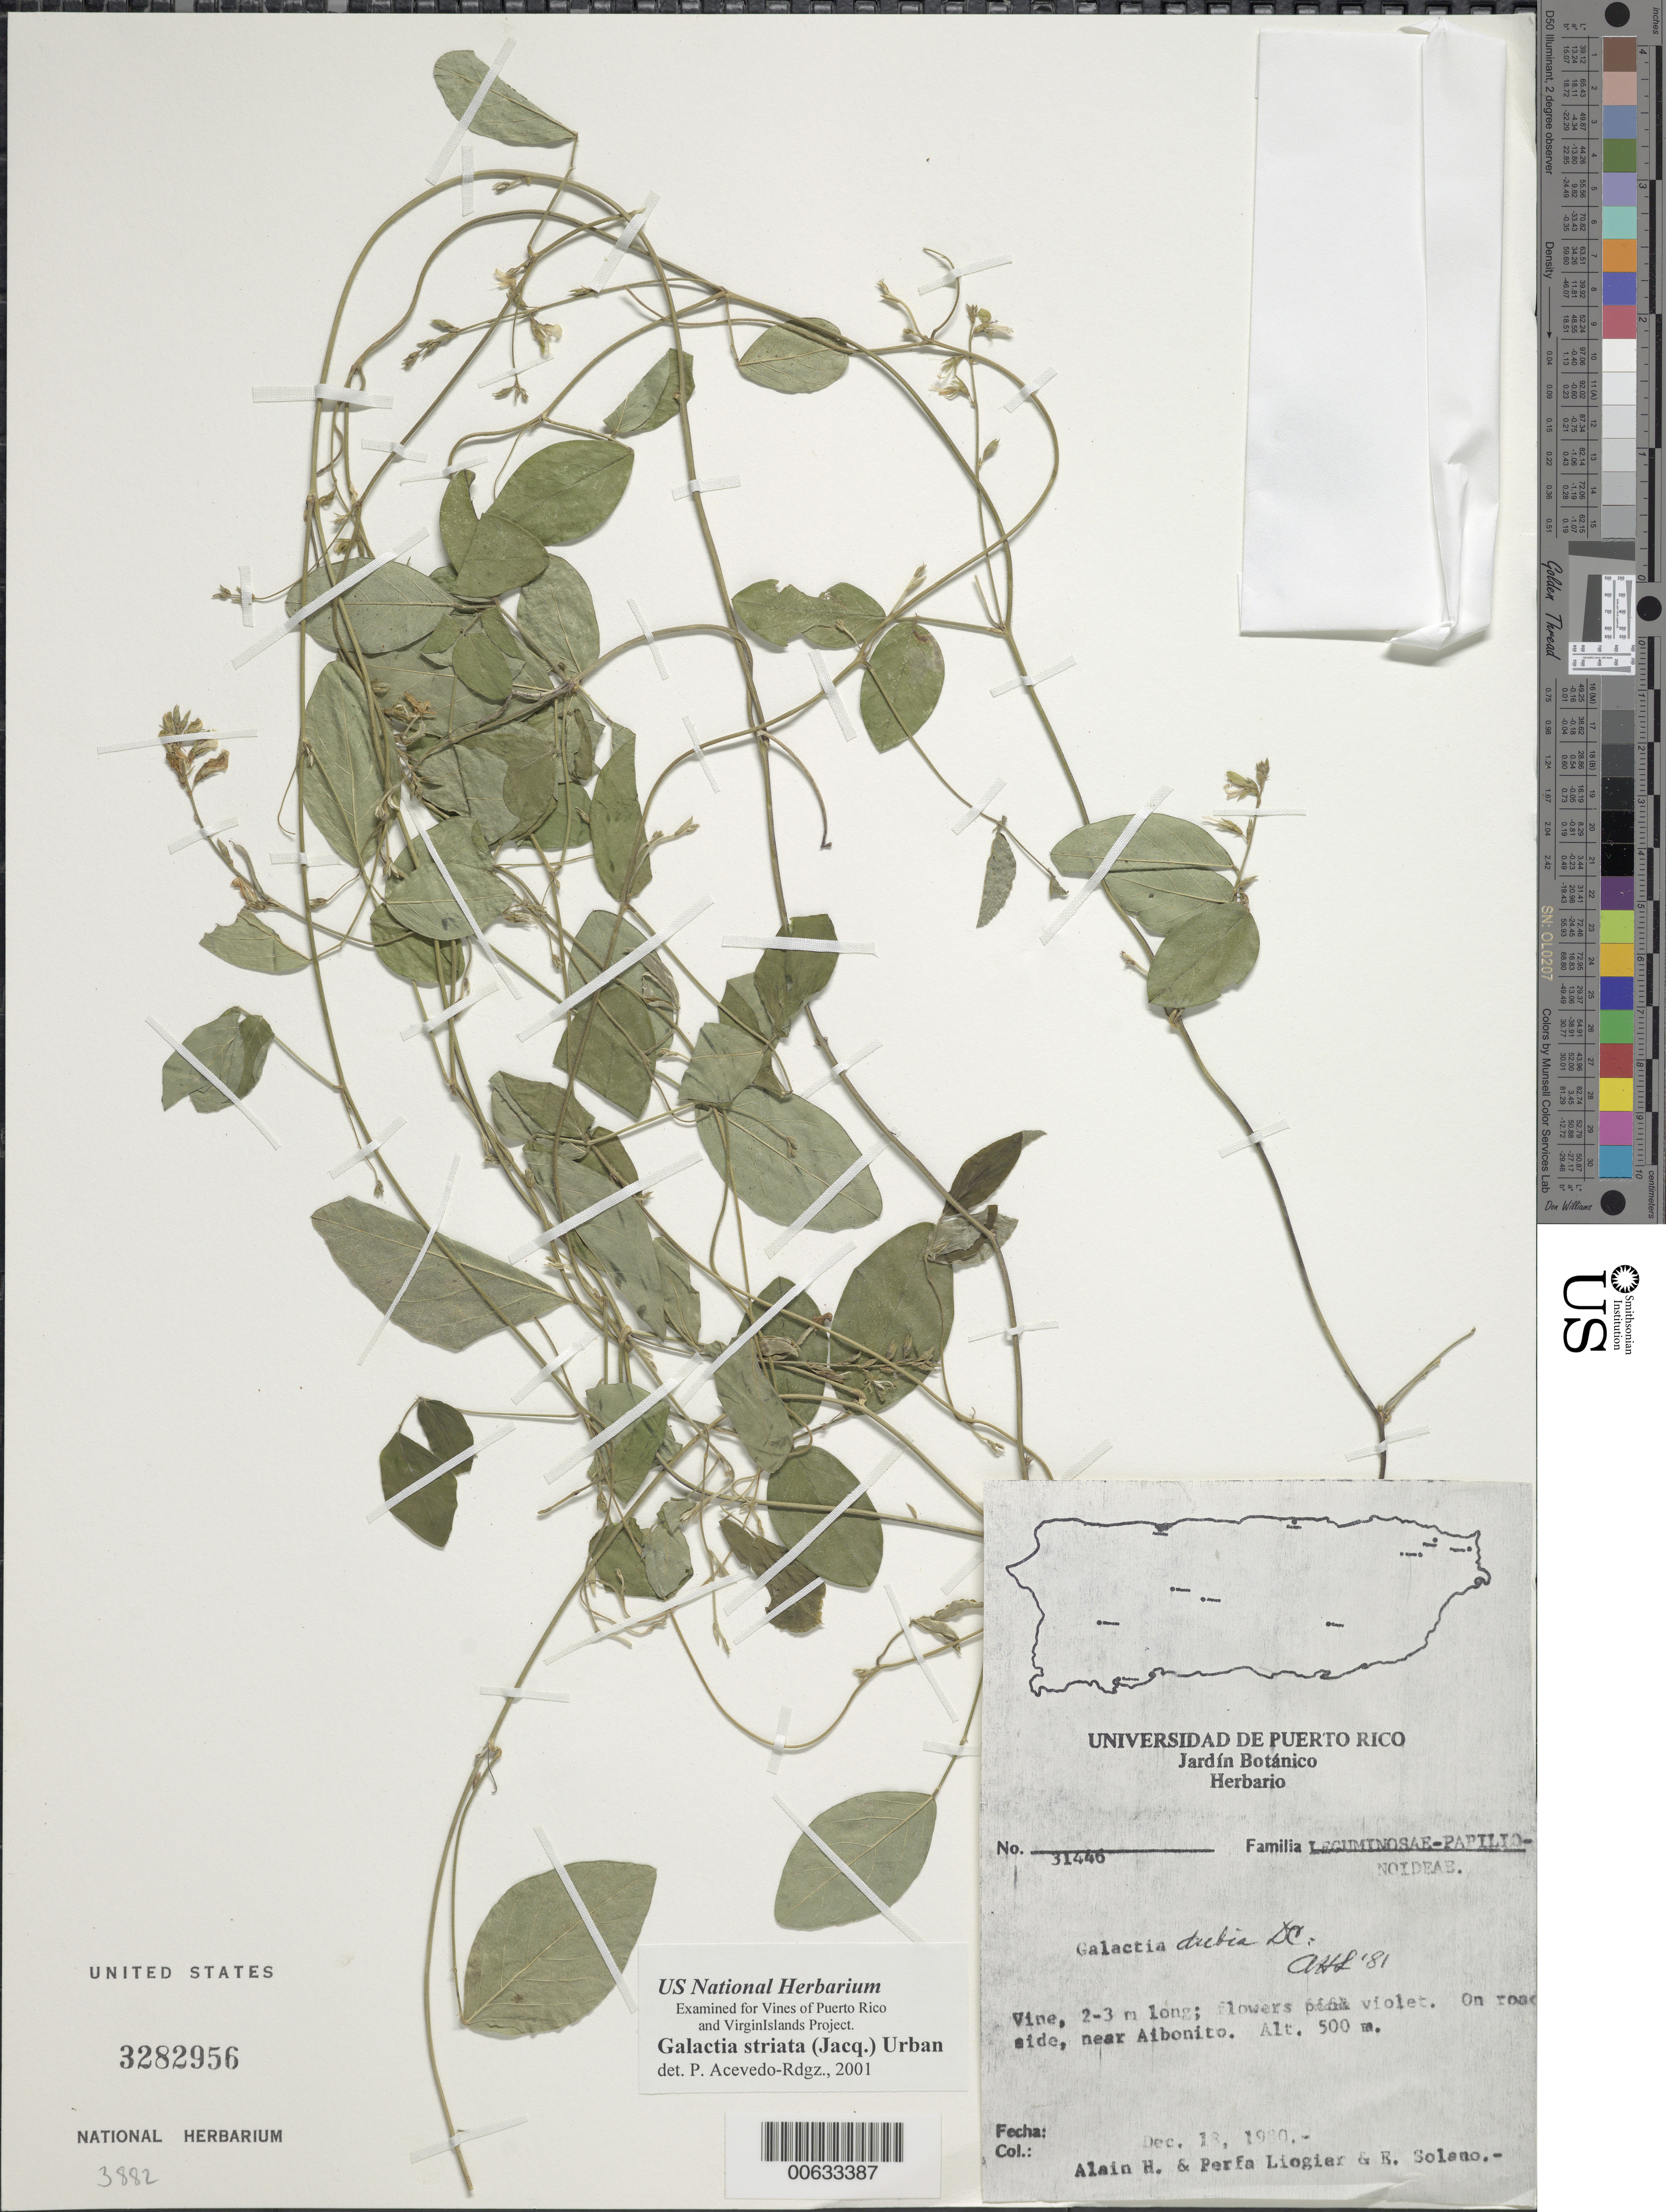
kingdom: Plantae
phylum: Tracheophyta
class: Magnoliopsida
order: Fabales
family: Fabaceae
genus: Galactia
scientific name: Galactia striata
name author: (Jacq.) Urb.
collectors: A. H. Liogier & M. P. Liogier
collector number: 31446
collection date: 1990-12-18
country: Puerto Rico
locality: On roadside, near Aibonito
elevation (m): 500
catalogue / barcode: US 3282956